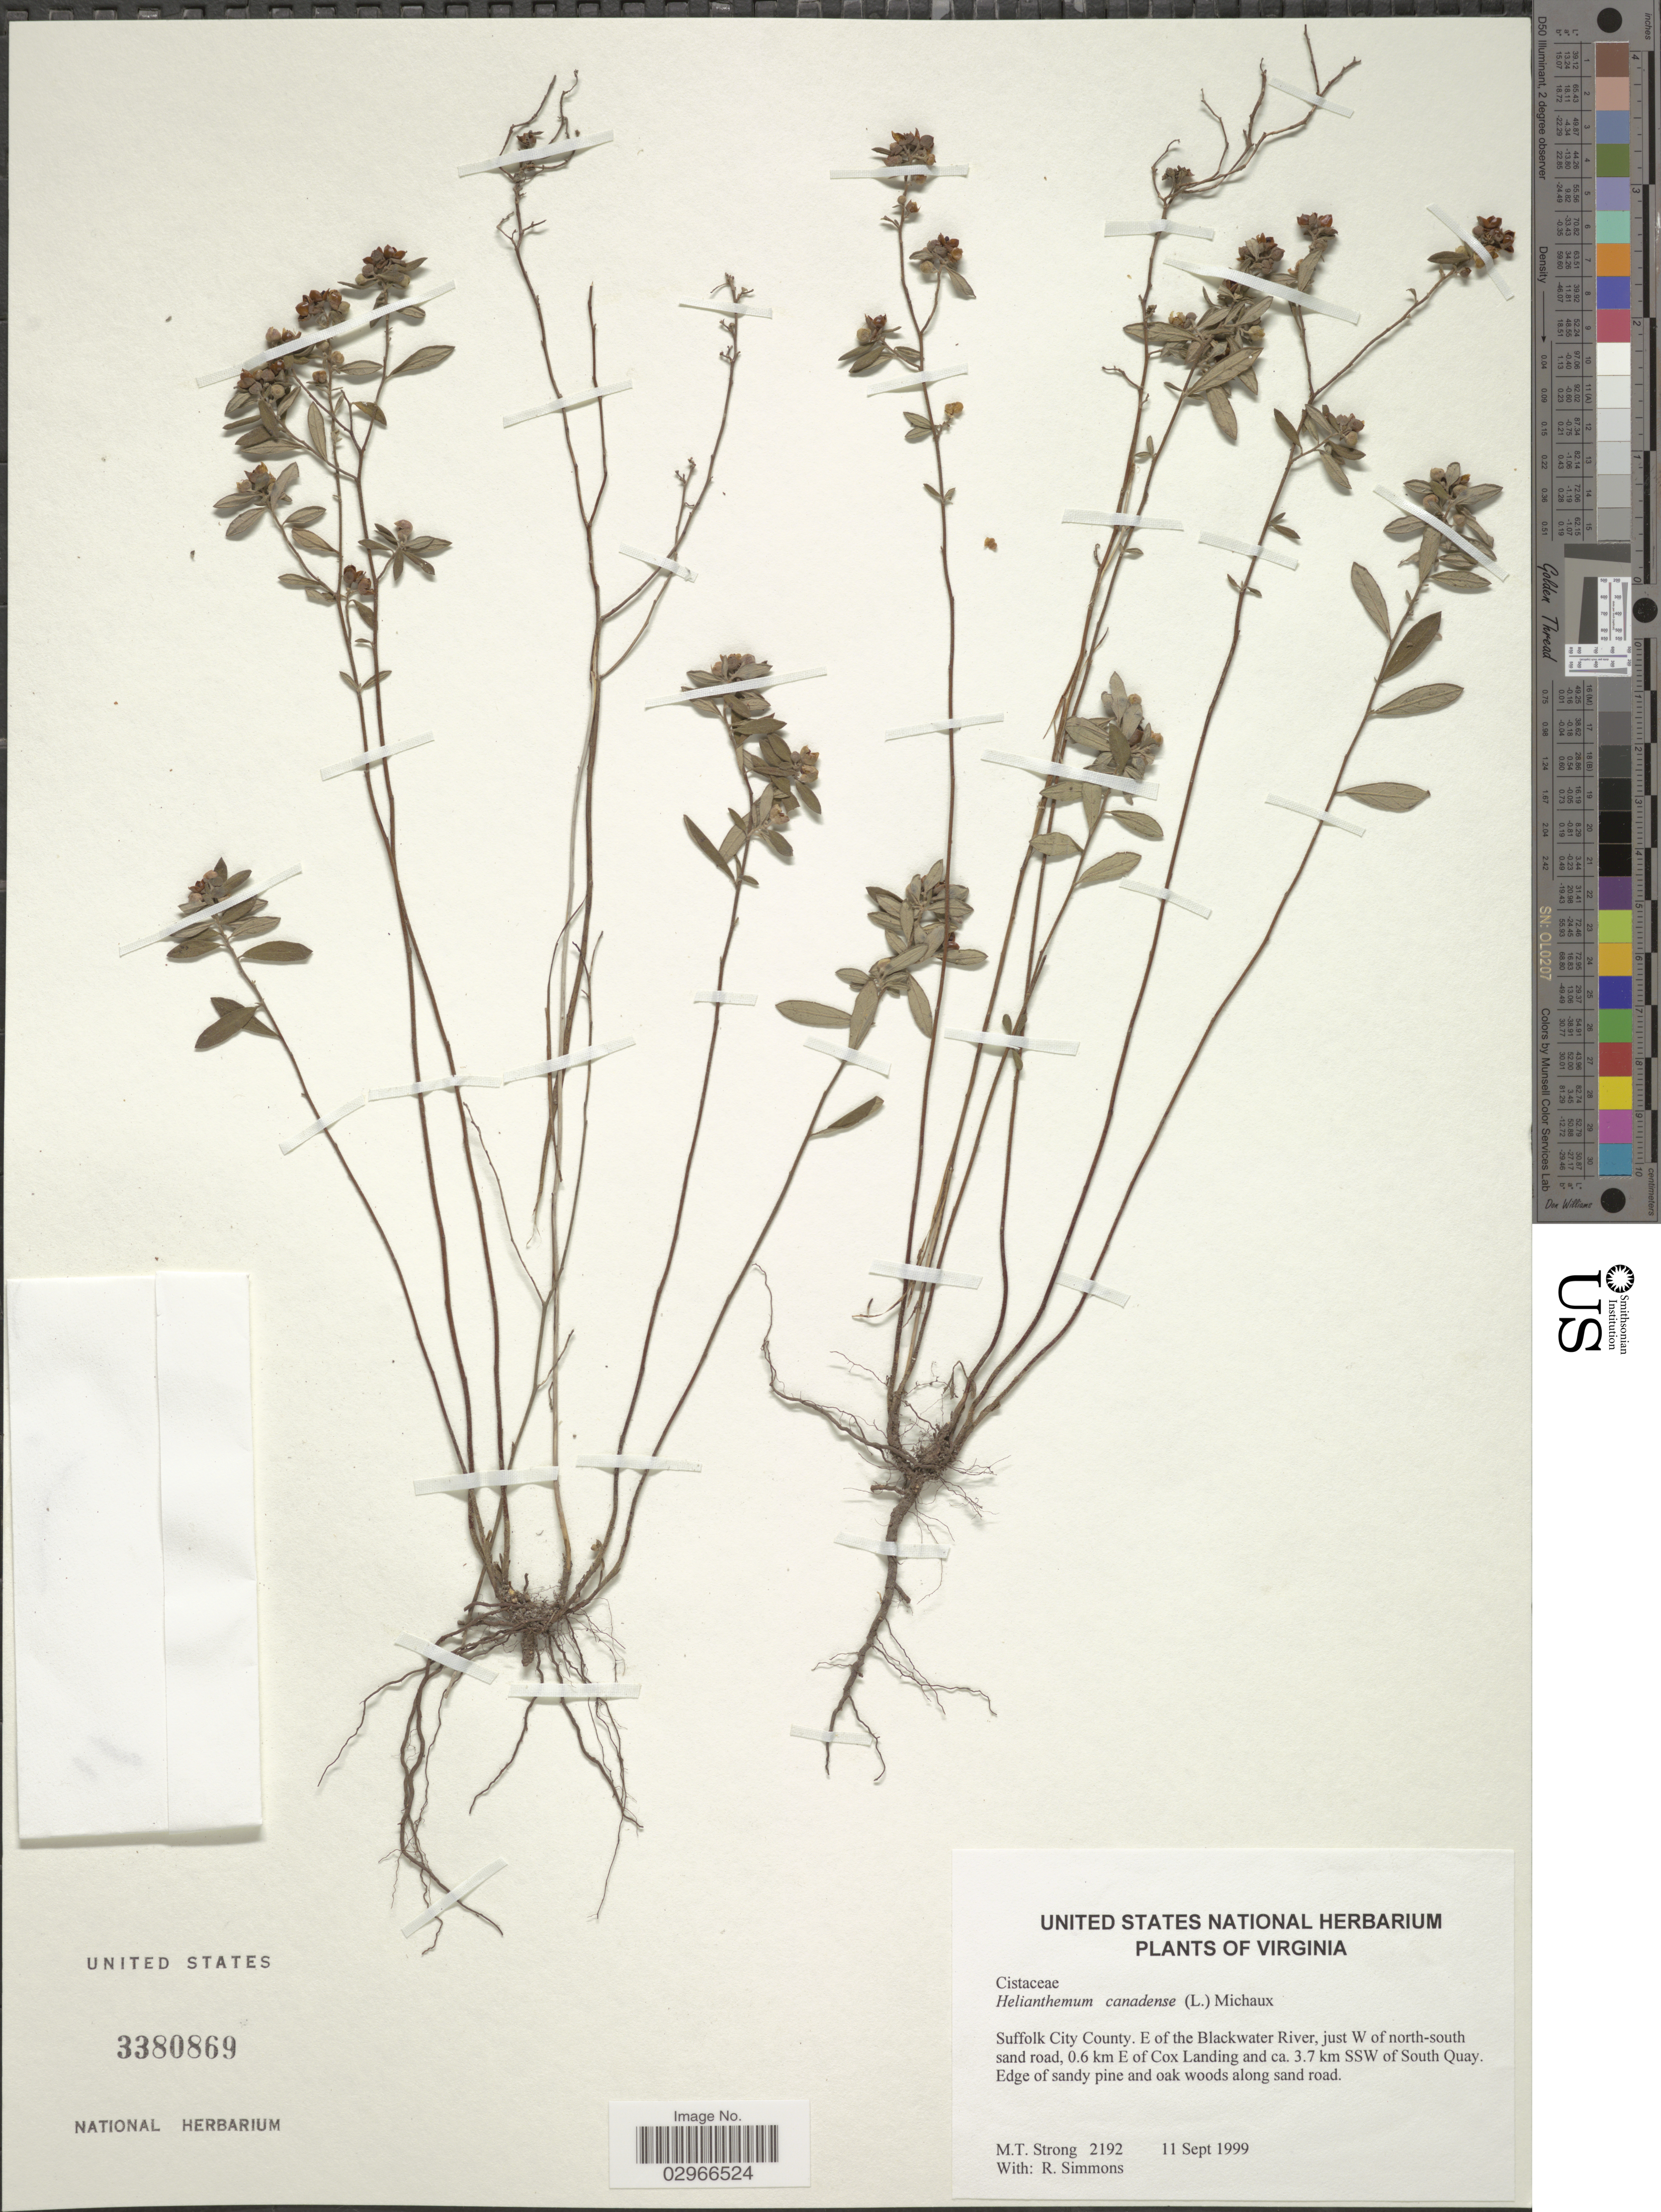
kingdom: Plantae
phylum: Tracheophyta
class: Magnoliopsida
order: Malvales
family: Cistaceae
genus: Crocanthemum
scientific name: Crocanthemum canadense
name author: (L.) Britton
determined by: Strong, Mark T., (BOT), Smithsonian Institution - National Museum of Natural History (UNITED STATES)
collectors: M. T. Strong & R. Simmons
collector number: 2192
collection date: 1999-09-11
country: United States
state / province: Virginia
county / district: City of Suffolk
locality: Suffolk City County. E of the Blackwater River, just W of north-south sand road, 0.6 km E of Cox Landing and ca. 3.7 km SSW of South Quay.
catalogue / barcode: US 3380869